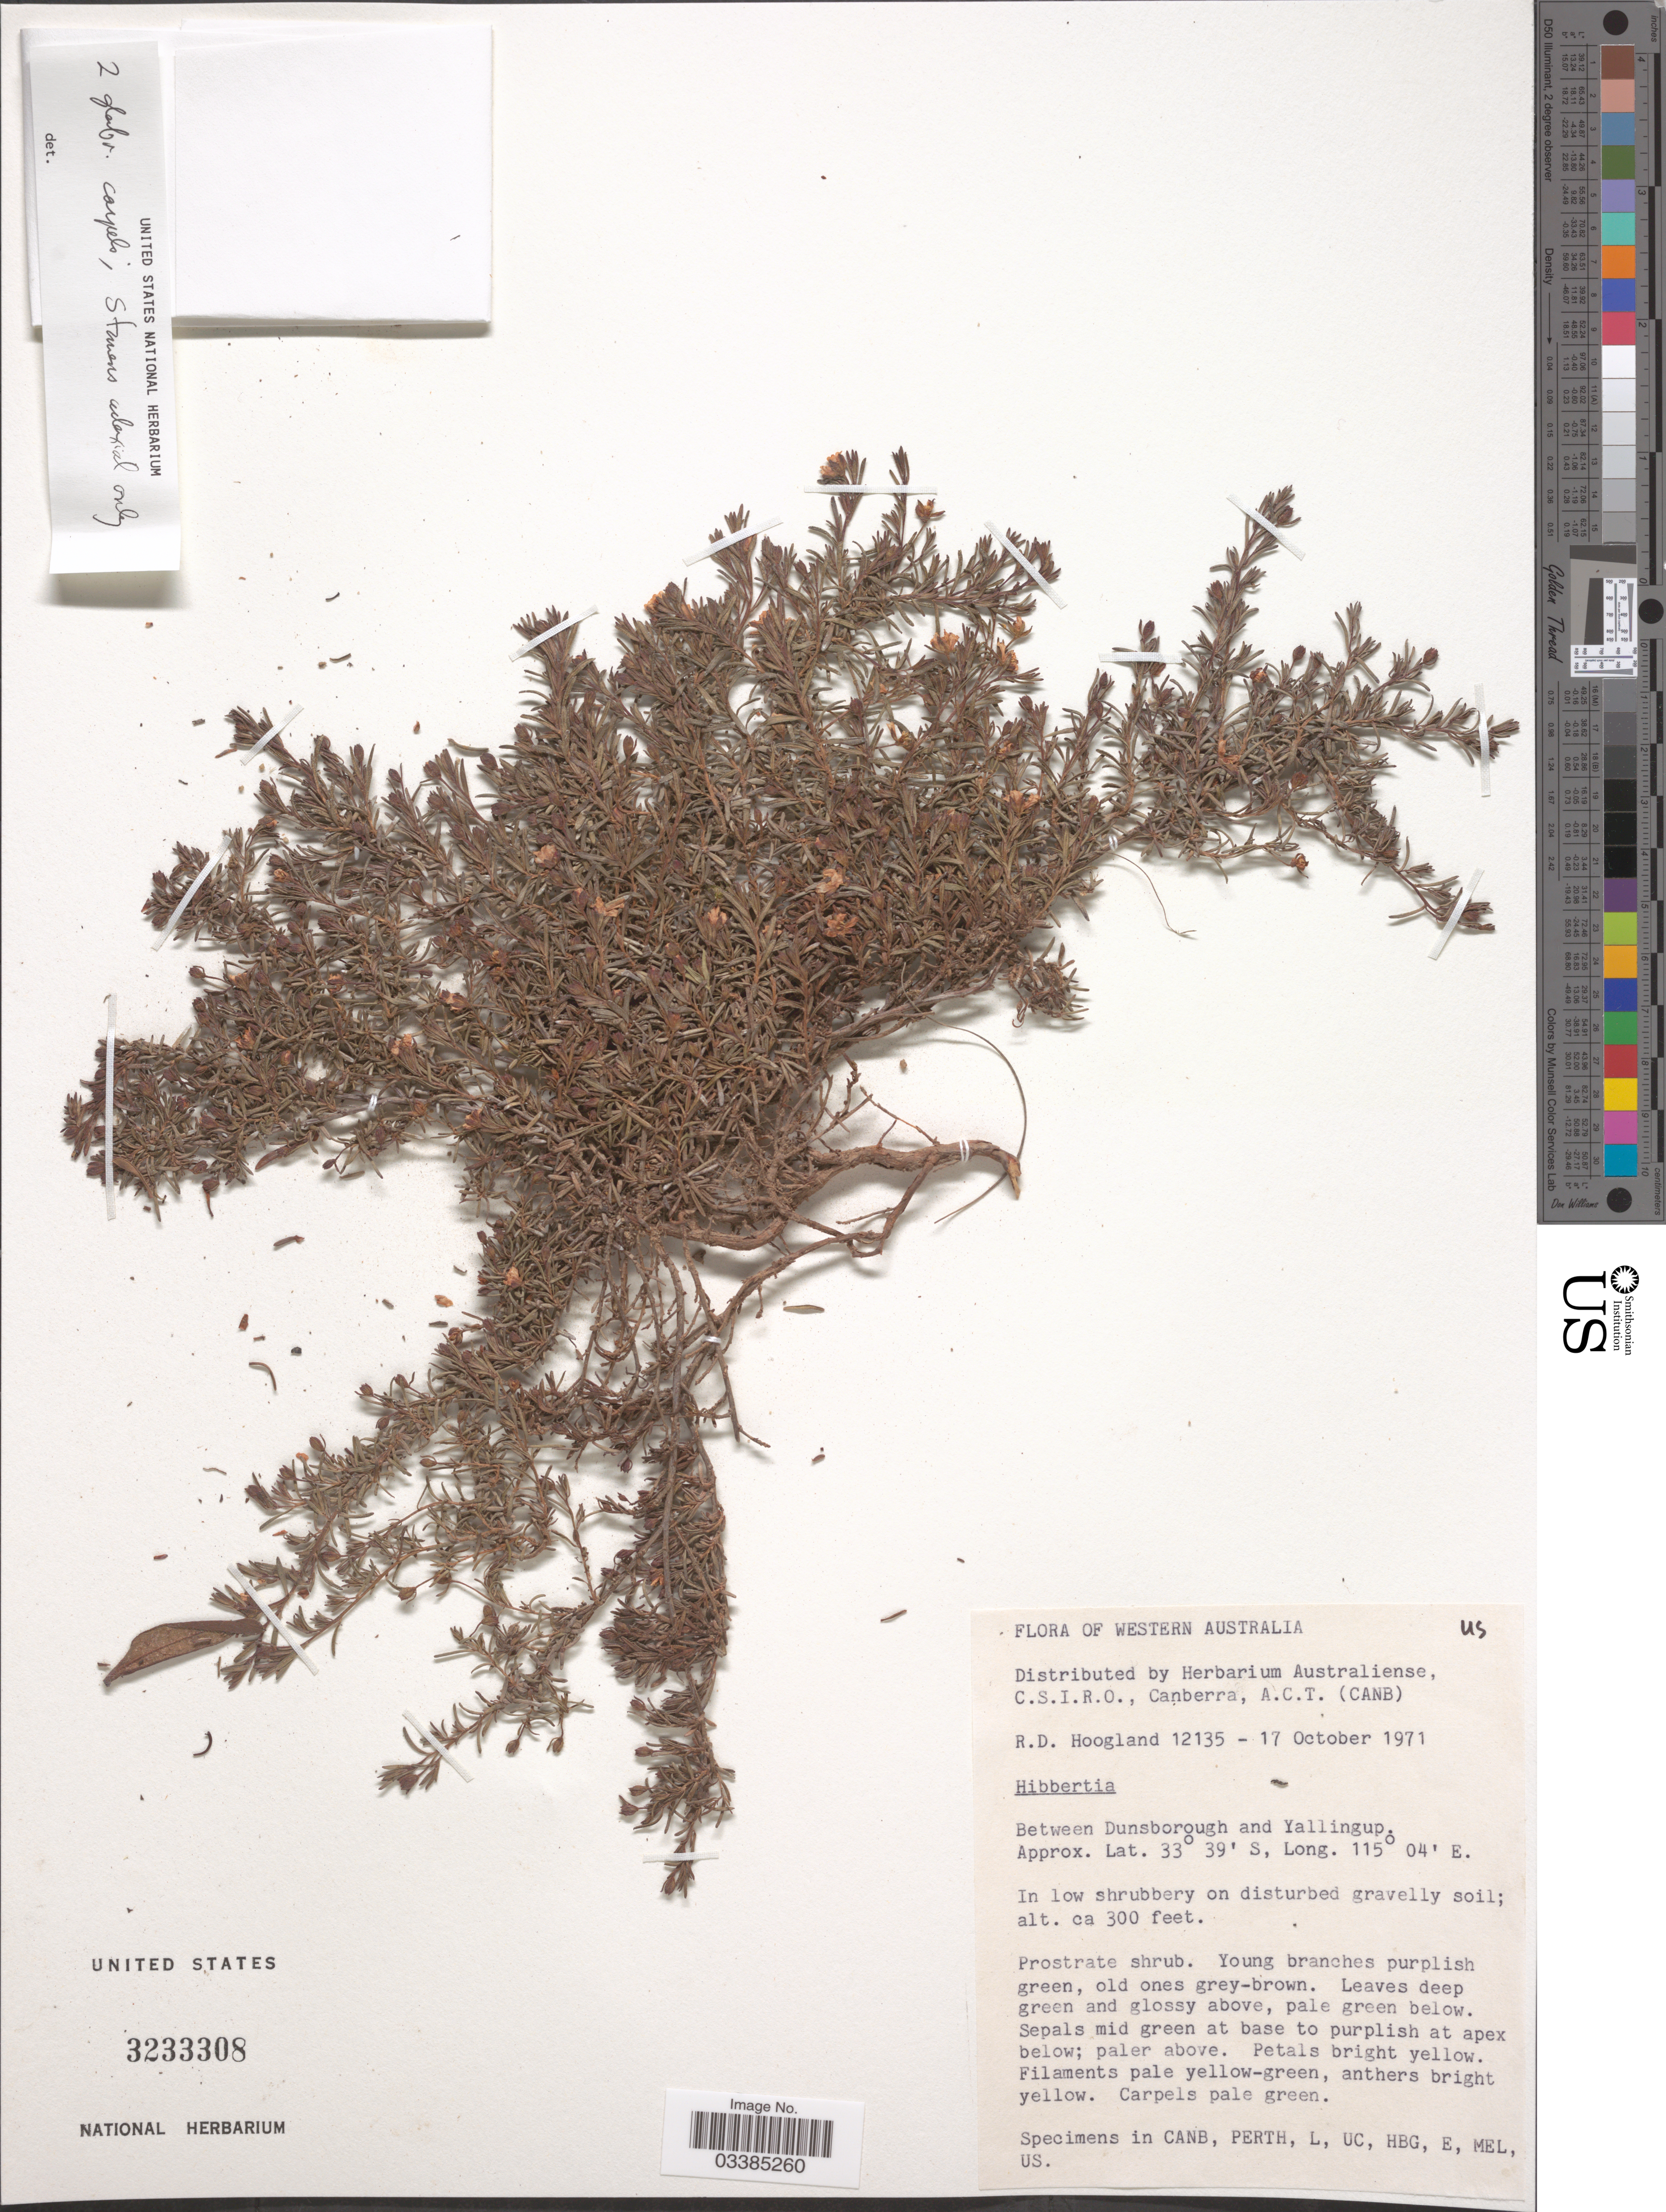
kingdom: Plantae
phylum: Tracheophyta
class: Magnoliopsida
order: Dilleniales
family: Dilleniaceae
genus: Hibbertia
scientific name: Hibbertia sp.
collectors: R. D. Hoogland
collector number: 12135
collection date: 1971-10-17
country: Australia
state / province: Western Australia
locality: Between Dunsborough and Yallingup.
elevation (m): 91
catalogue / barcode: US 3233308